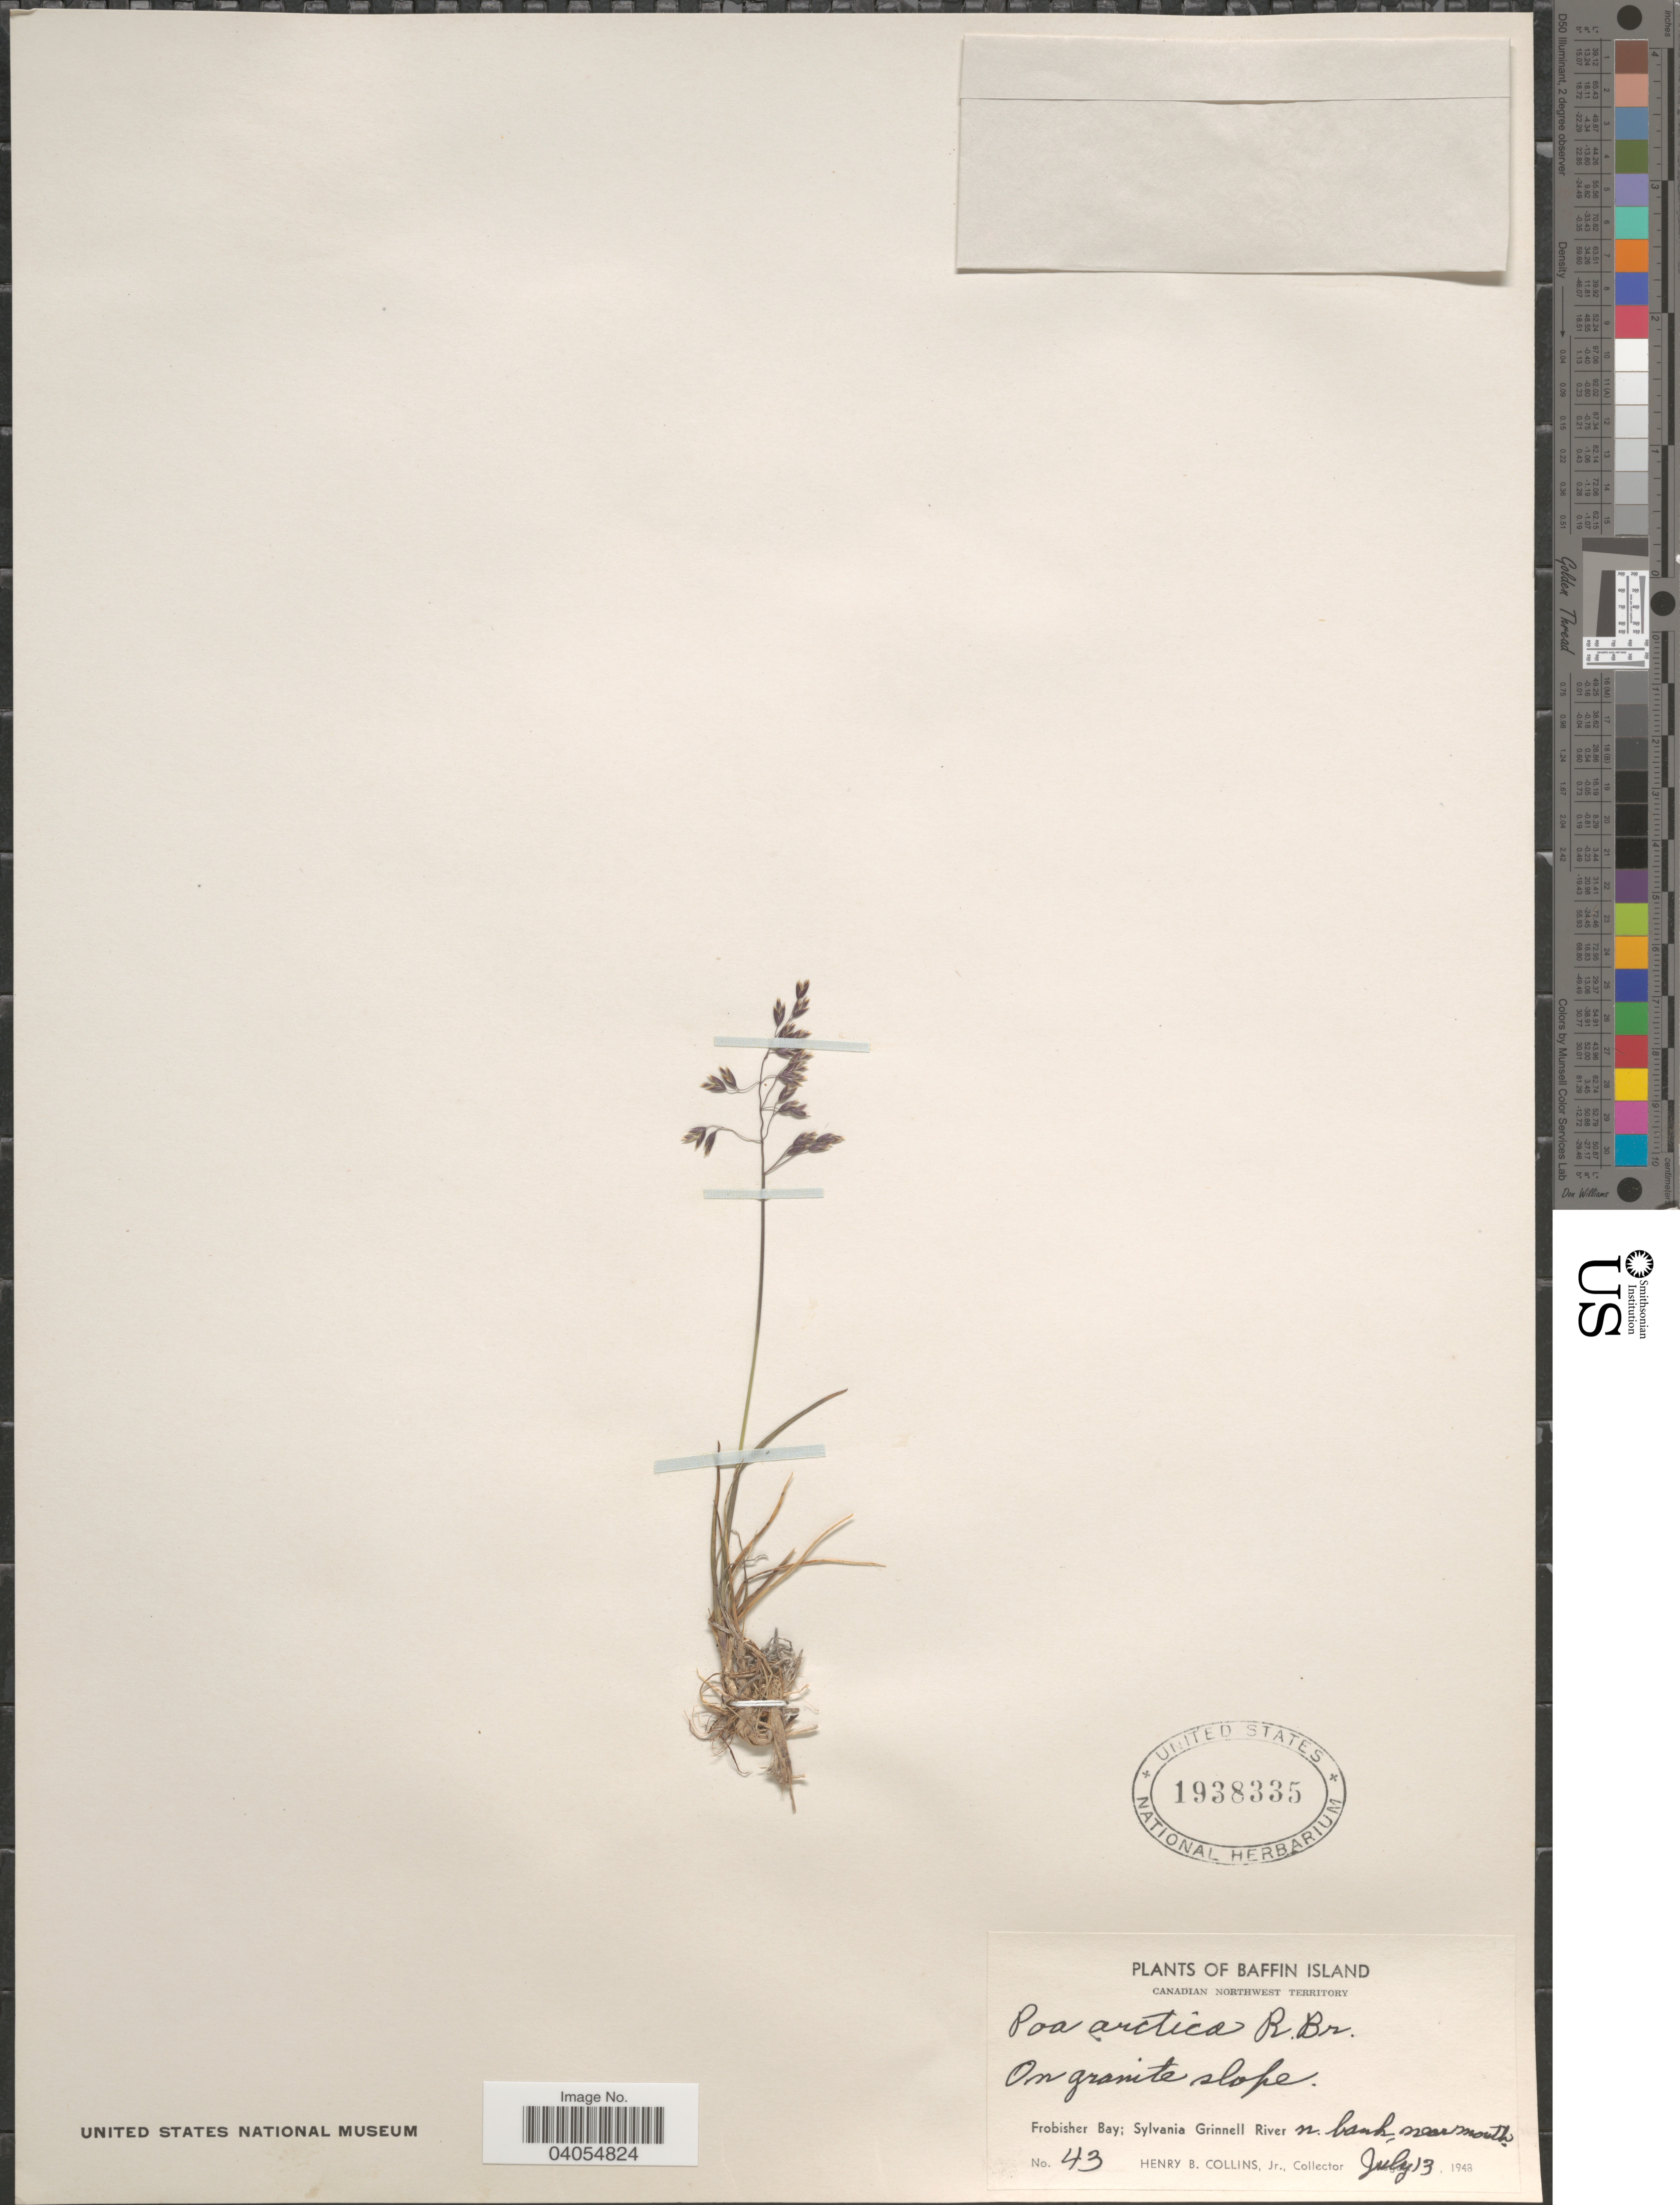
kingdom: Plantae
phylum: Tracheophyta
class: Liliopsida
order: Poales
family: Poaceae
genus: Poa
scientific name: Poa arctica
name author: R. Br.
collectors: H. Collins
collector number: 43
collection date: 1948-07-13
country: Canada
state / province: Northwest Territories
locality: Baffin Island. Canadian Northwest Territory. Frobisher Bay; Sylvania Grinnell River n. bank, near mouth.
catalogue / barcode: US 1938335